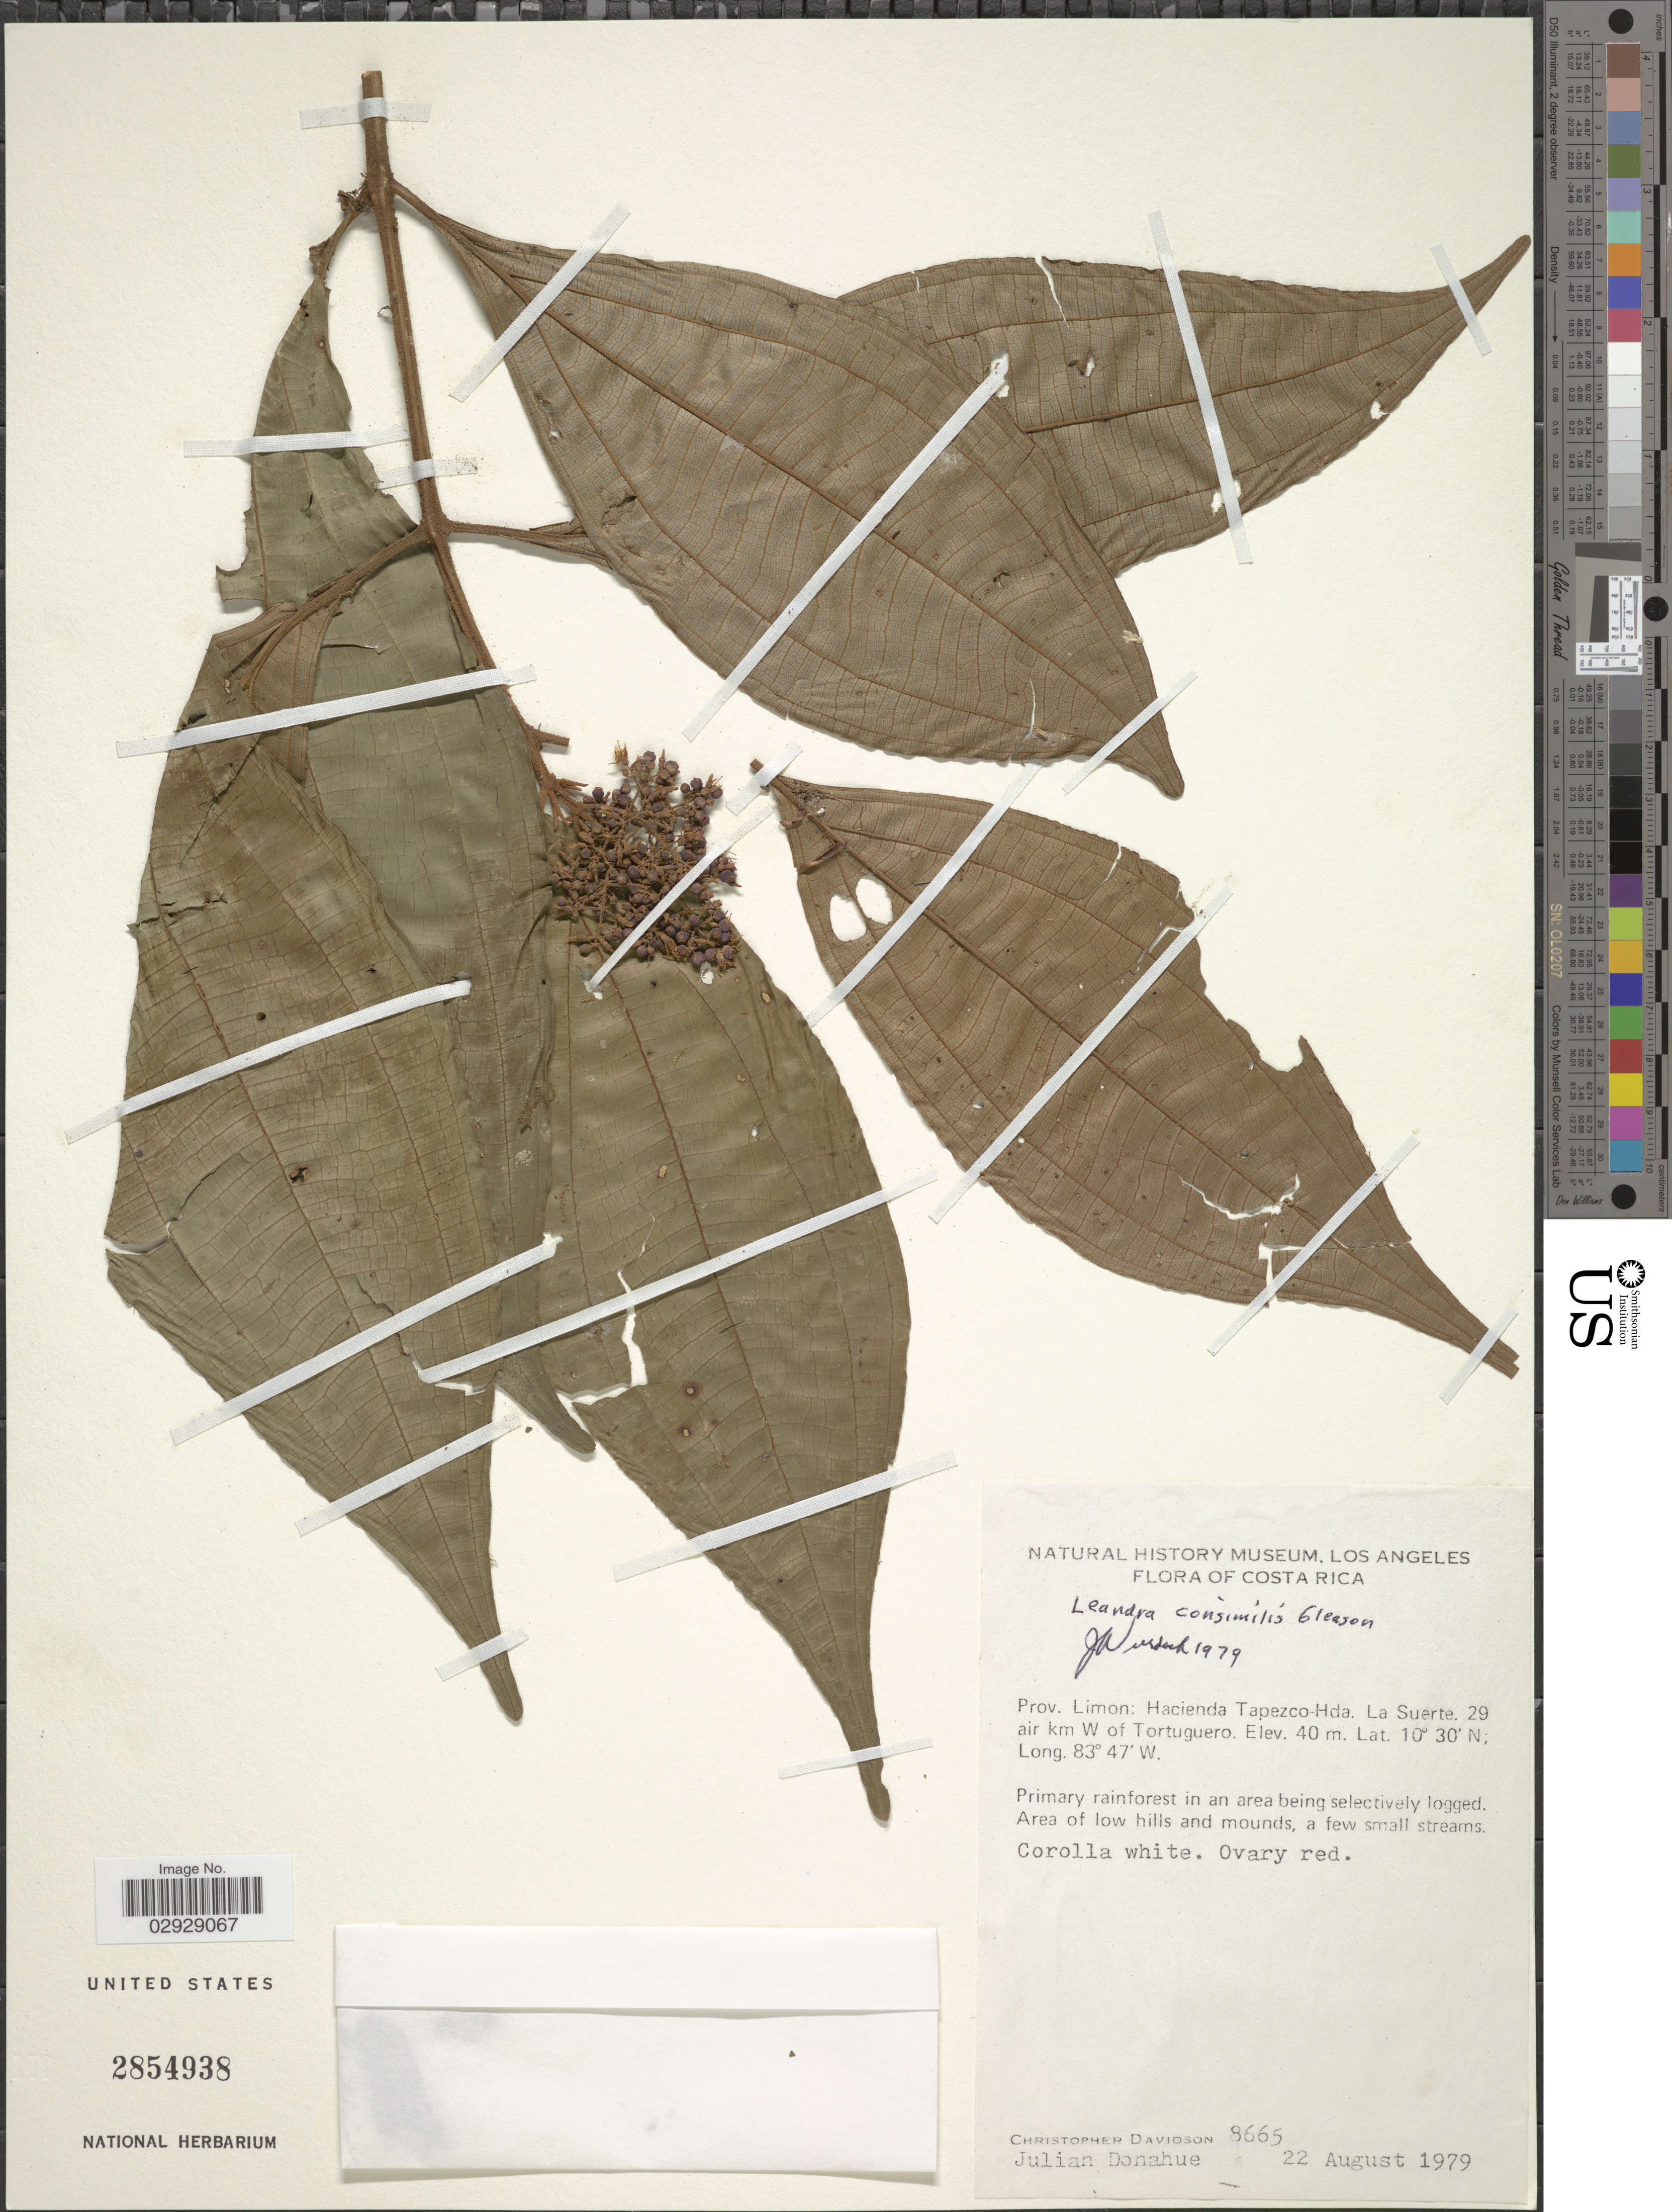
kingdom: Plantae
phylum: Tracheophyta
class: Magnoliopsida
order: Myrtales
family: Melastomataceae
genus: Leandra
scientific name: Leandra consimilis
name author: Gleason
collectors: C. Davidson & J. Donahue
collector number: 8665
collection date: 1979-08-22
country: Costa Rica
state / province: Limón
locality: Hacienda Tapezco-Hda. La Suerte. 29 air km W of Tortuguero.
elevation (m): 40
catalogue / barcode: US 2854938